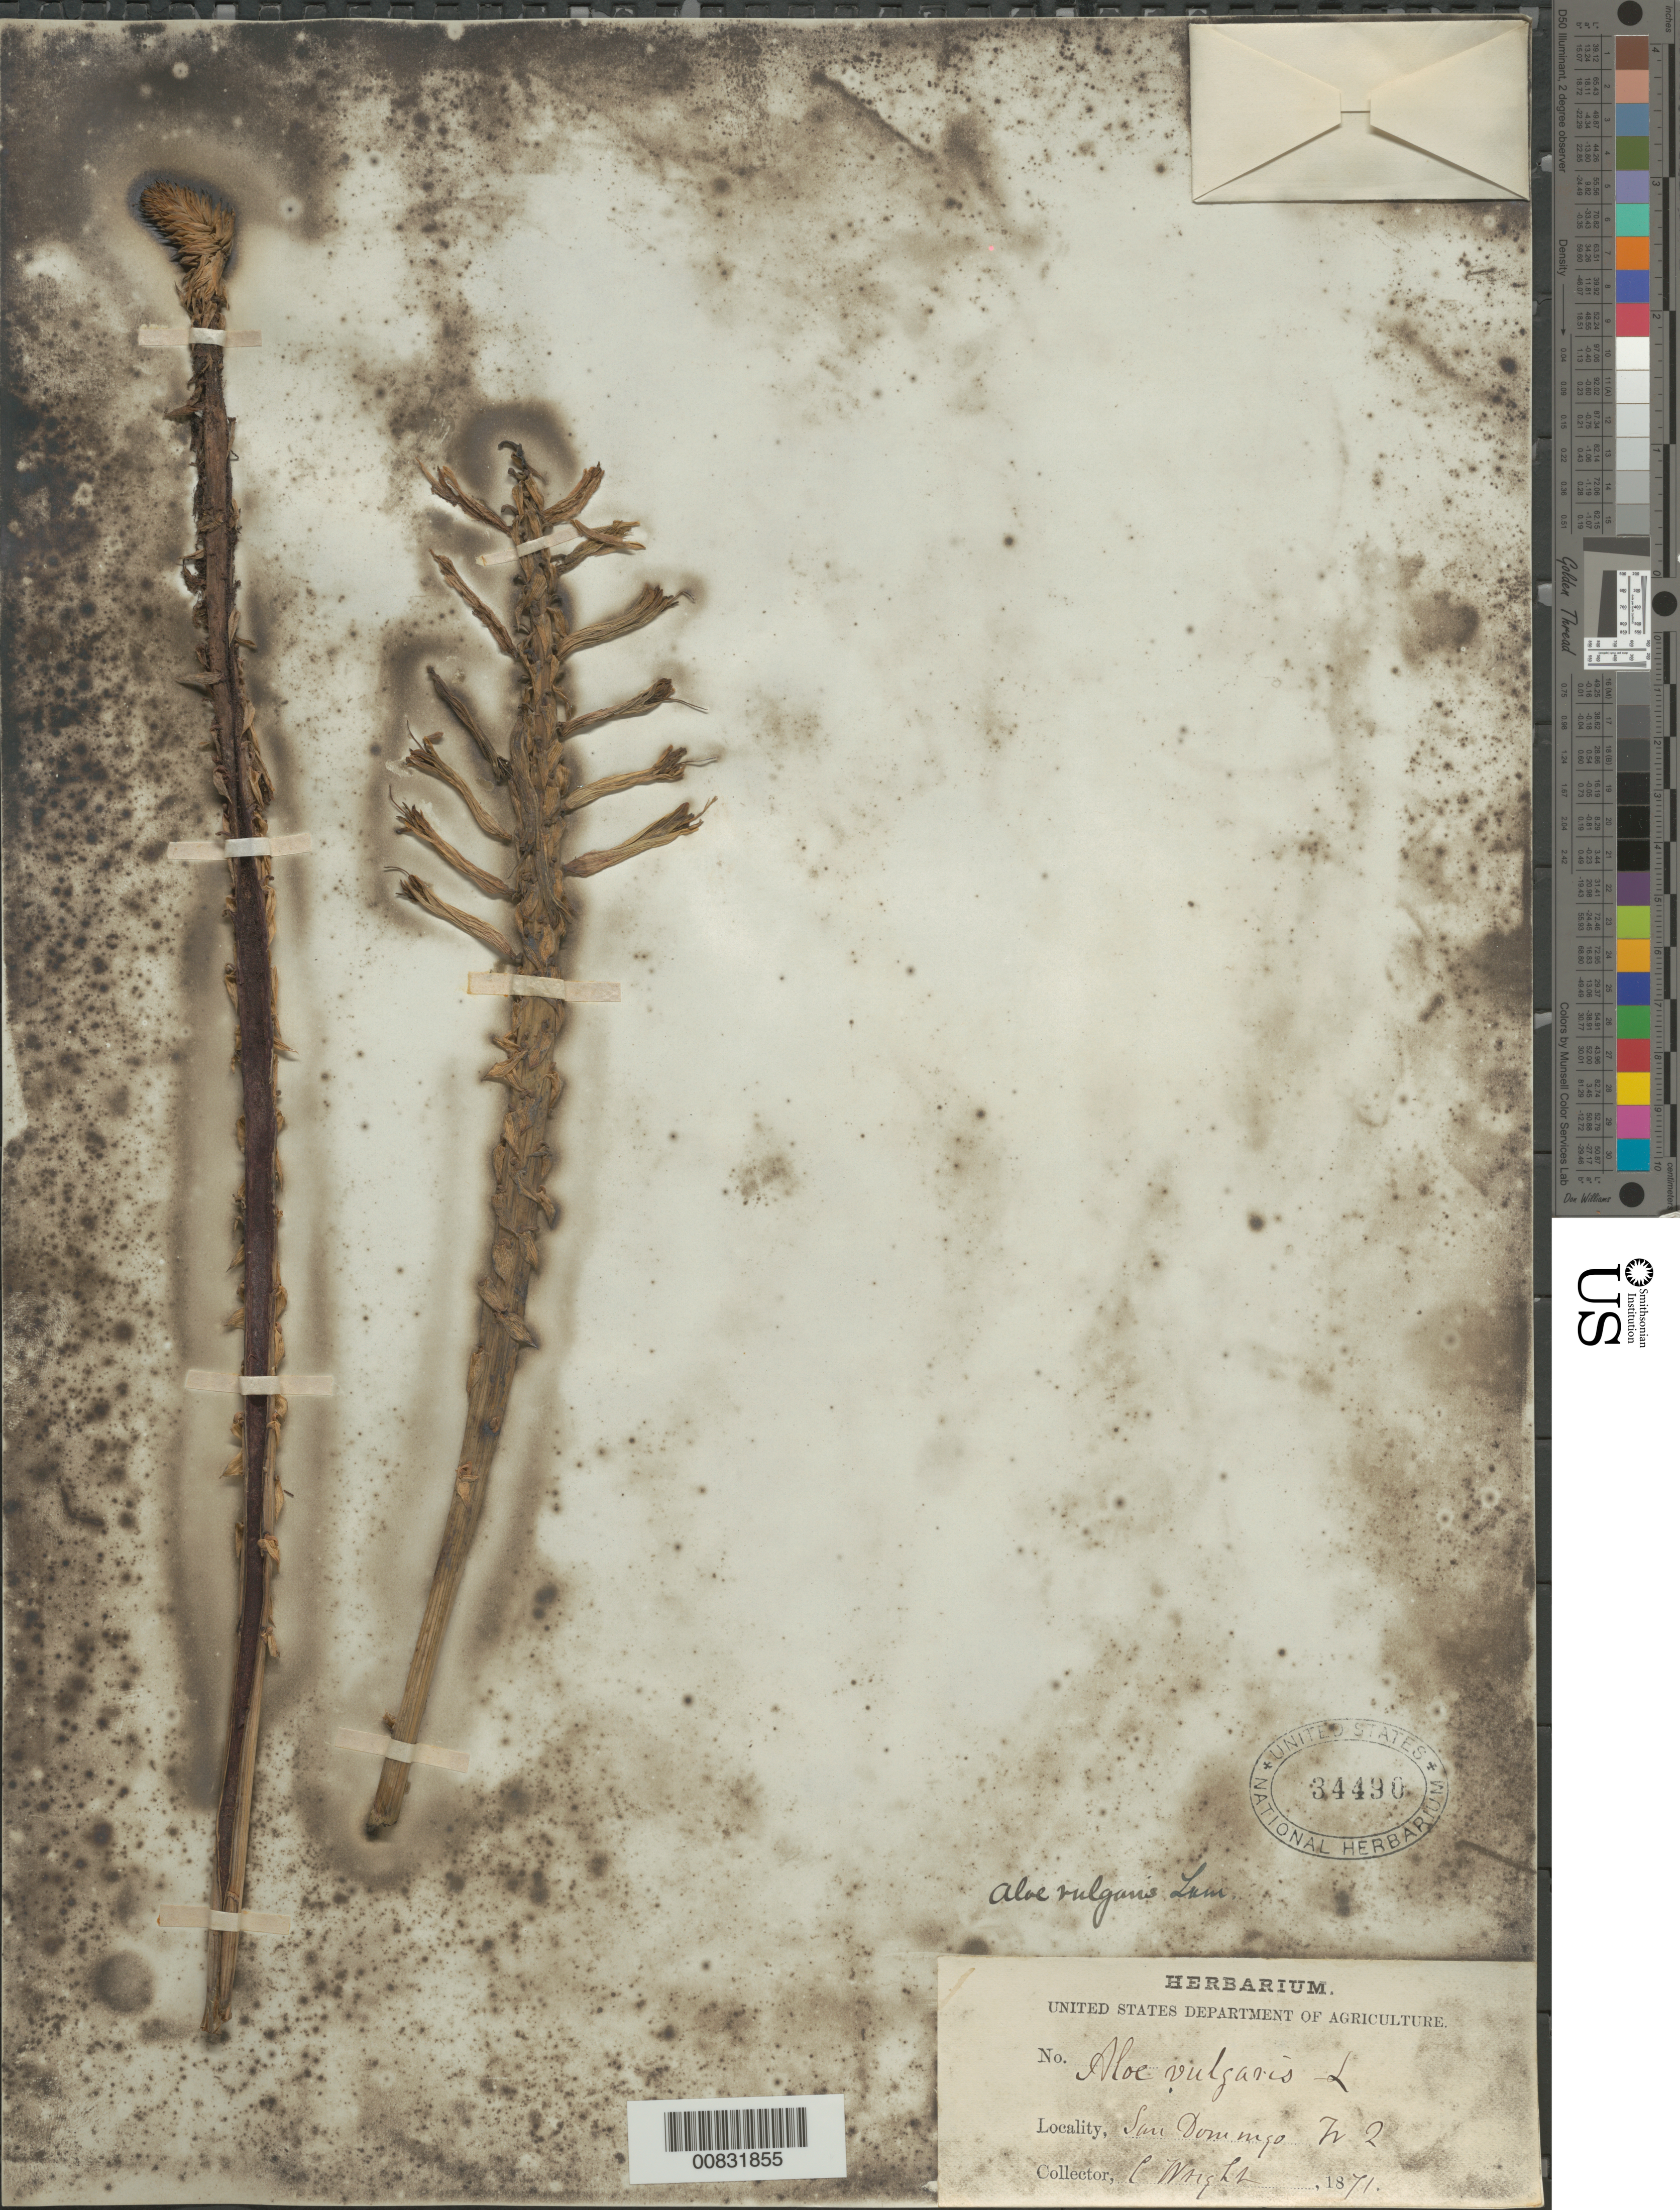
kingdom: Plantae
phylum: Tracheophyta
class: Liliopsida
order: Asparagales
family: Asphodelaceae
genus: Aloe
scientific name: Aloe vera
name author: L.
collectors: C. Wright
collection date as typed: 1871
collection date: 1871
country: Haiti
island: Hispaniola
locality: San Domingo, W. I.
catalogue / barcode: US 34490